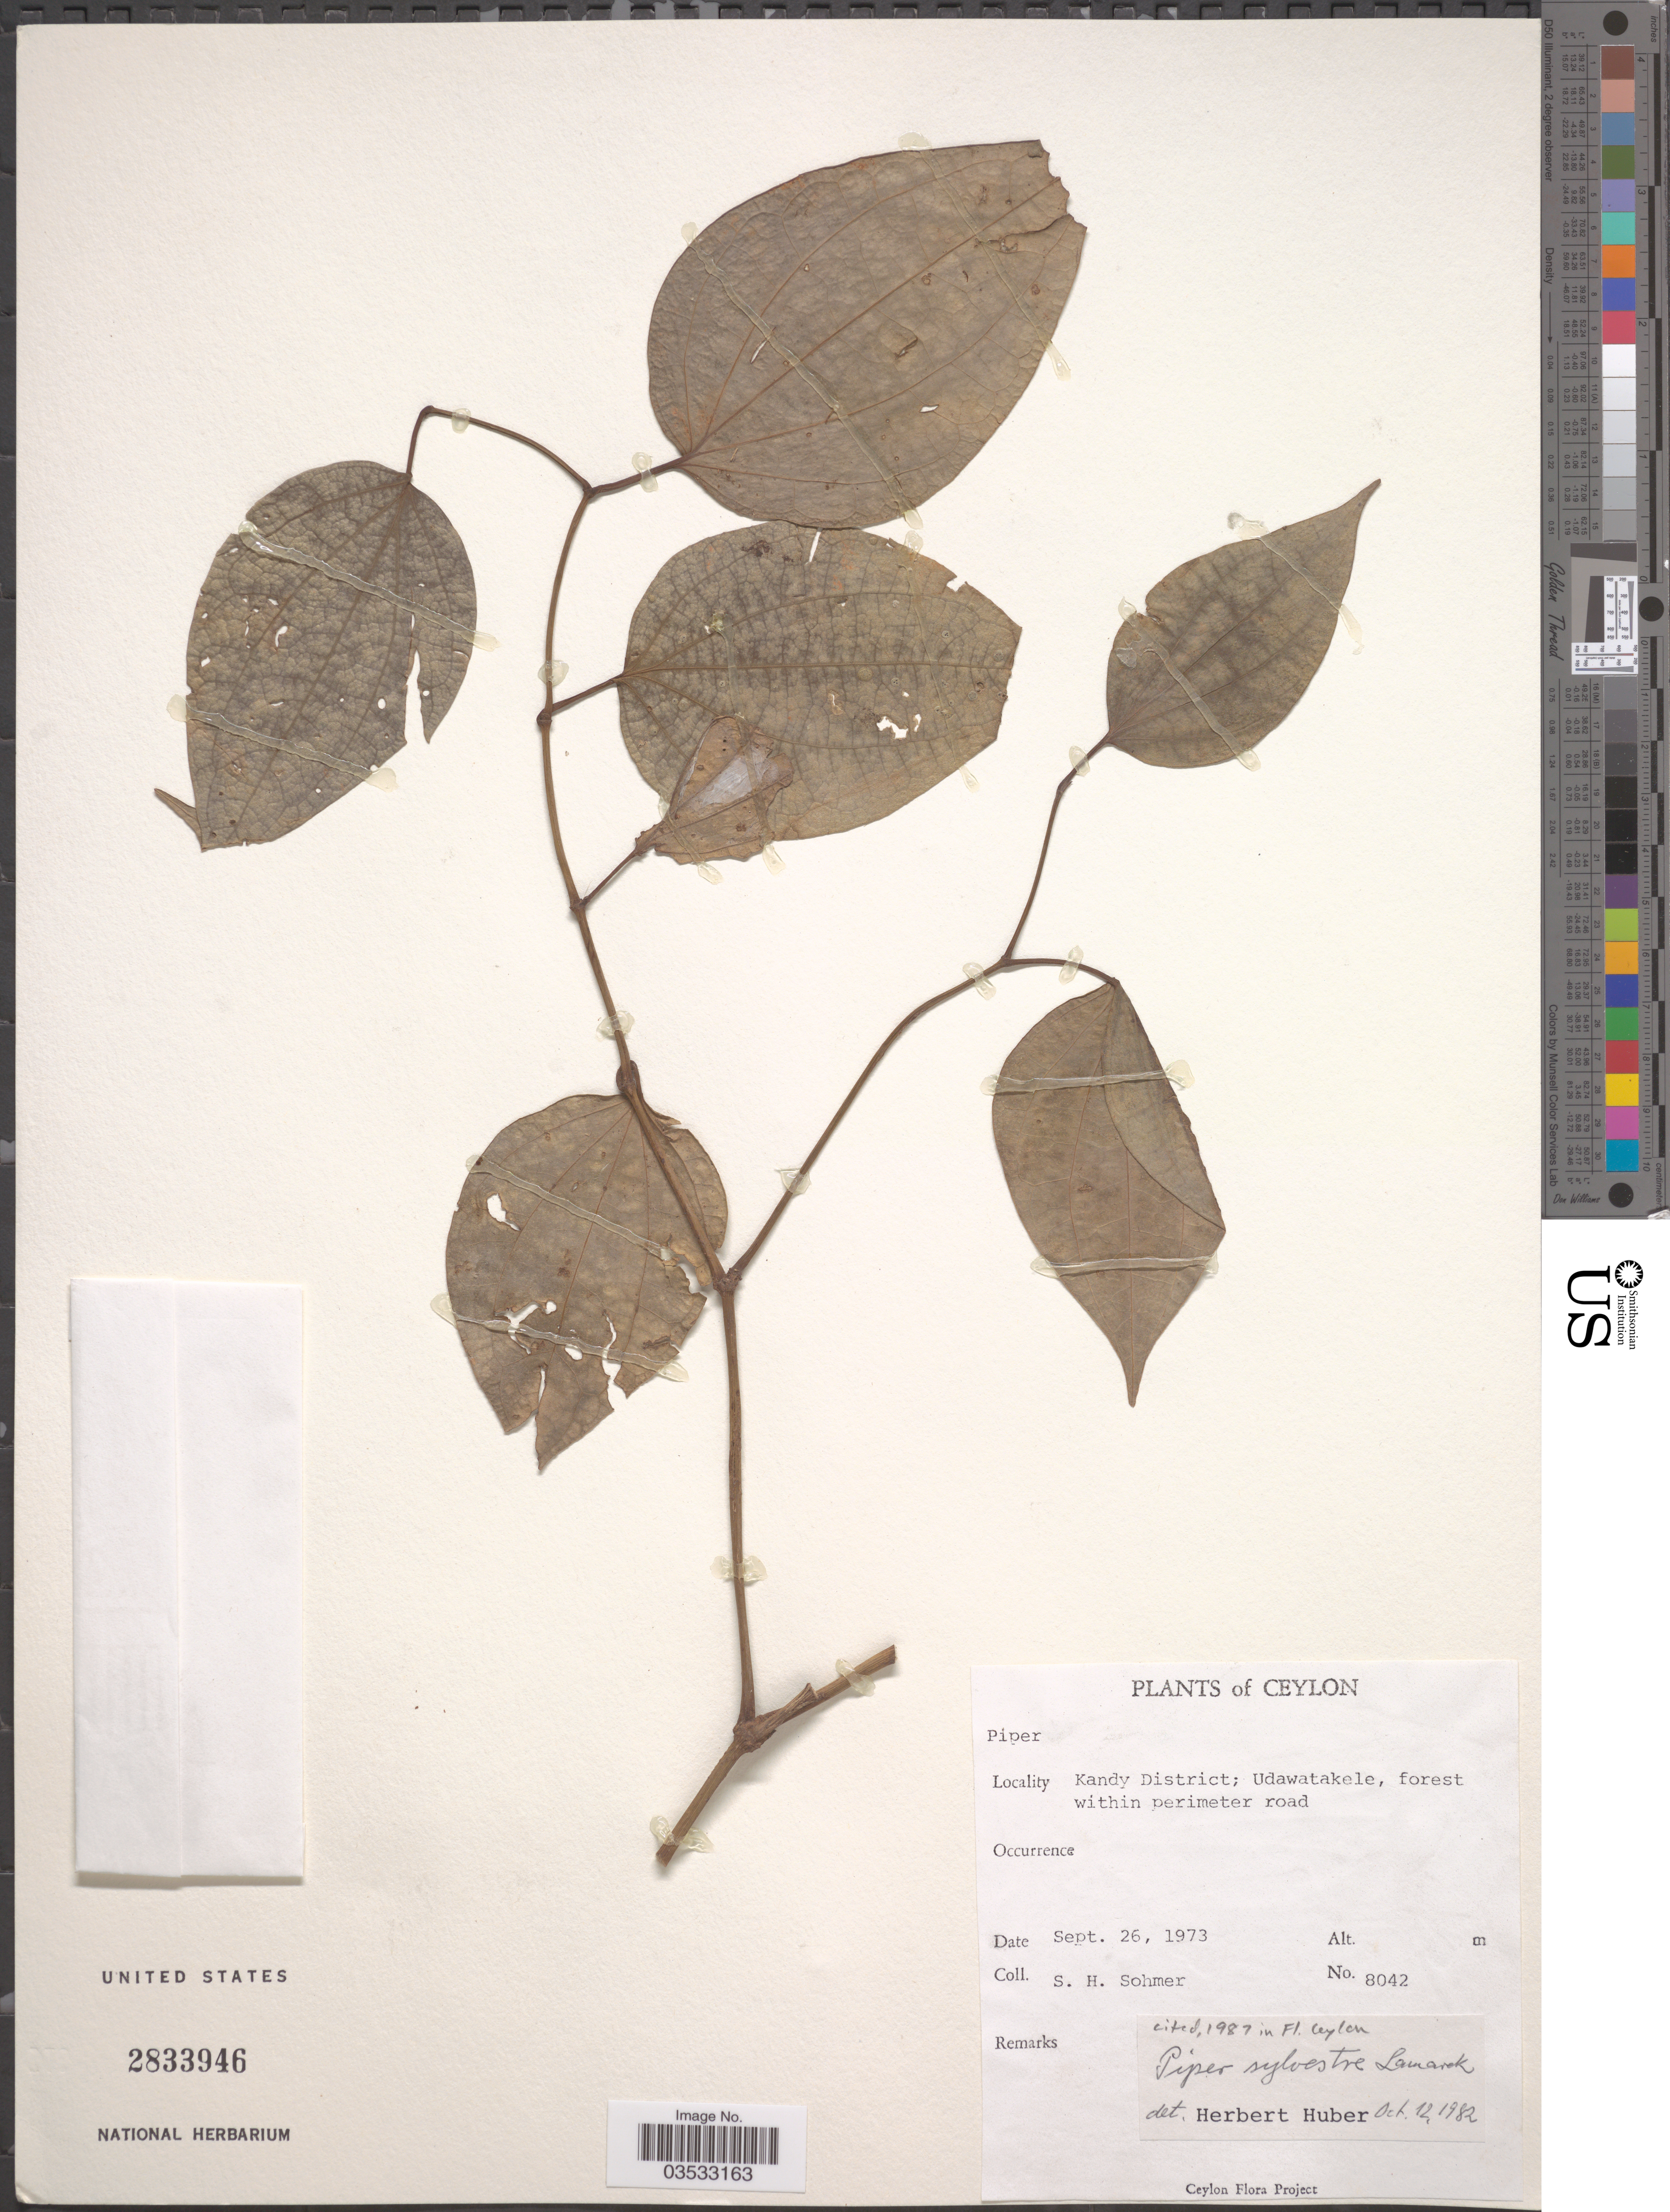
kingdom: Plantae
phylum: Tracheophyta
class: Magnoliopsida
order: Piperales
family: Piperaceae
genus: Piper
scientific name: Piper sylvestre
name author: Lour.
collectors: S. H. Sohmer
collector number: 8042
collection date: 1973-09-26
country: Sri Lanka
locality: Ceylon. Kandy District; Udawatakele, forest within perimeter road.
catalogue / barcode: US 2833946